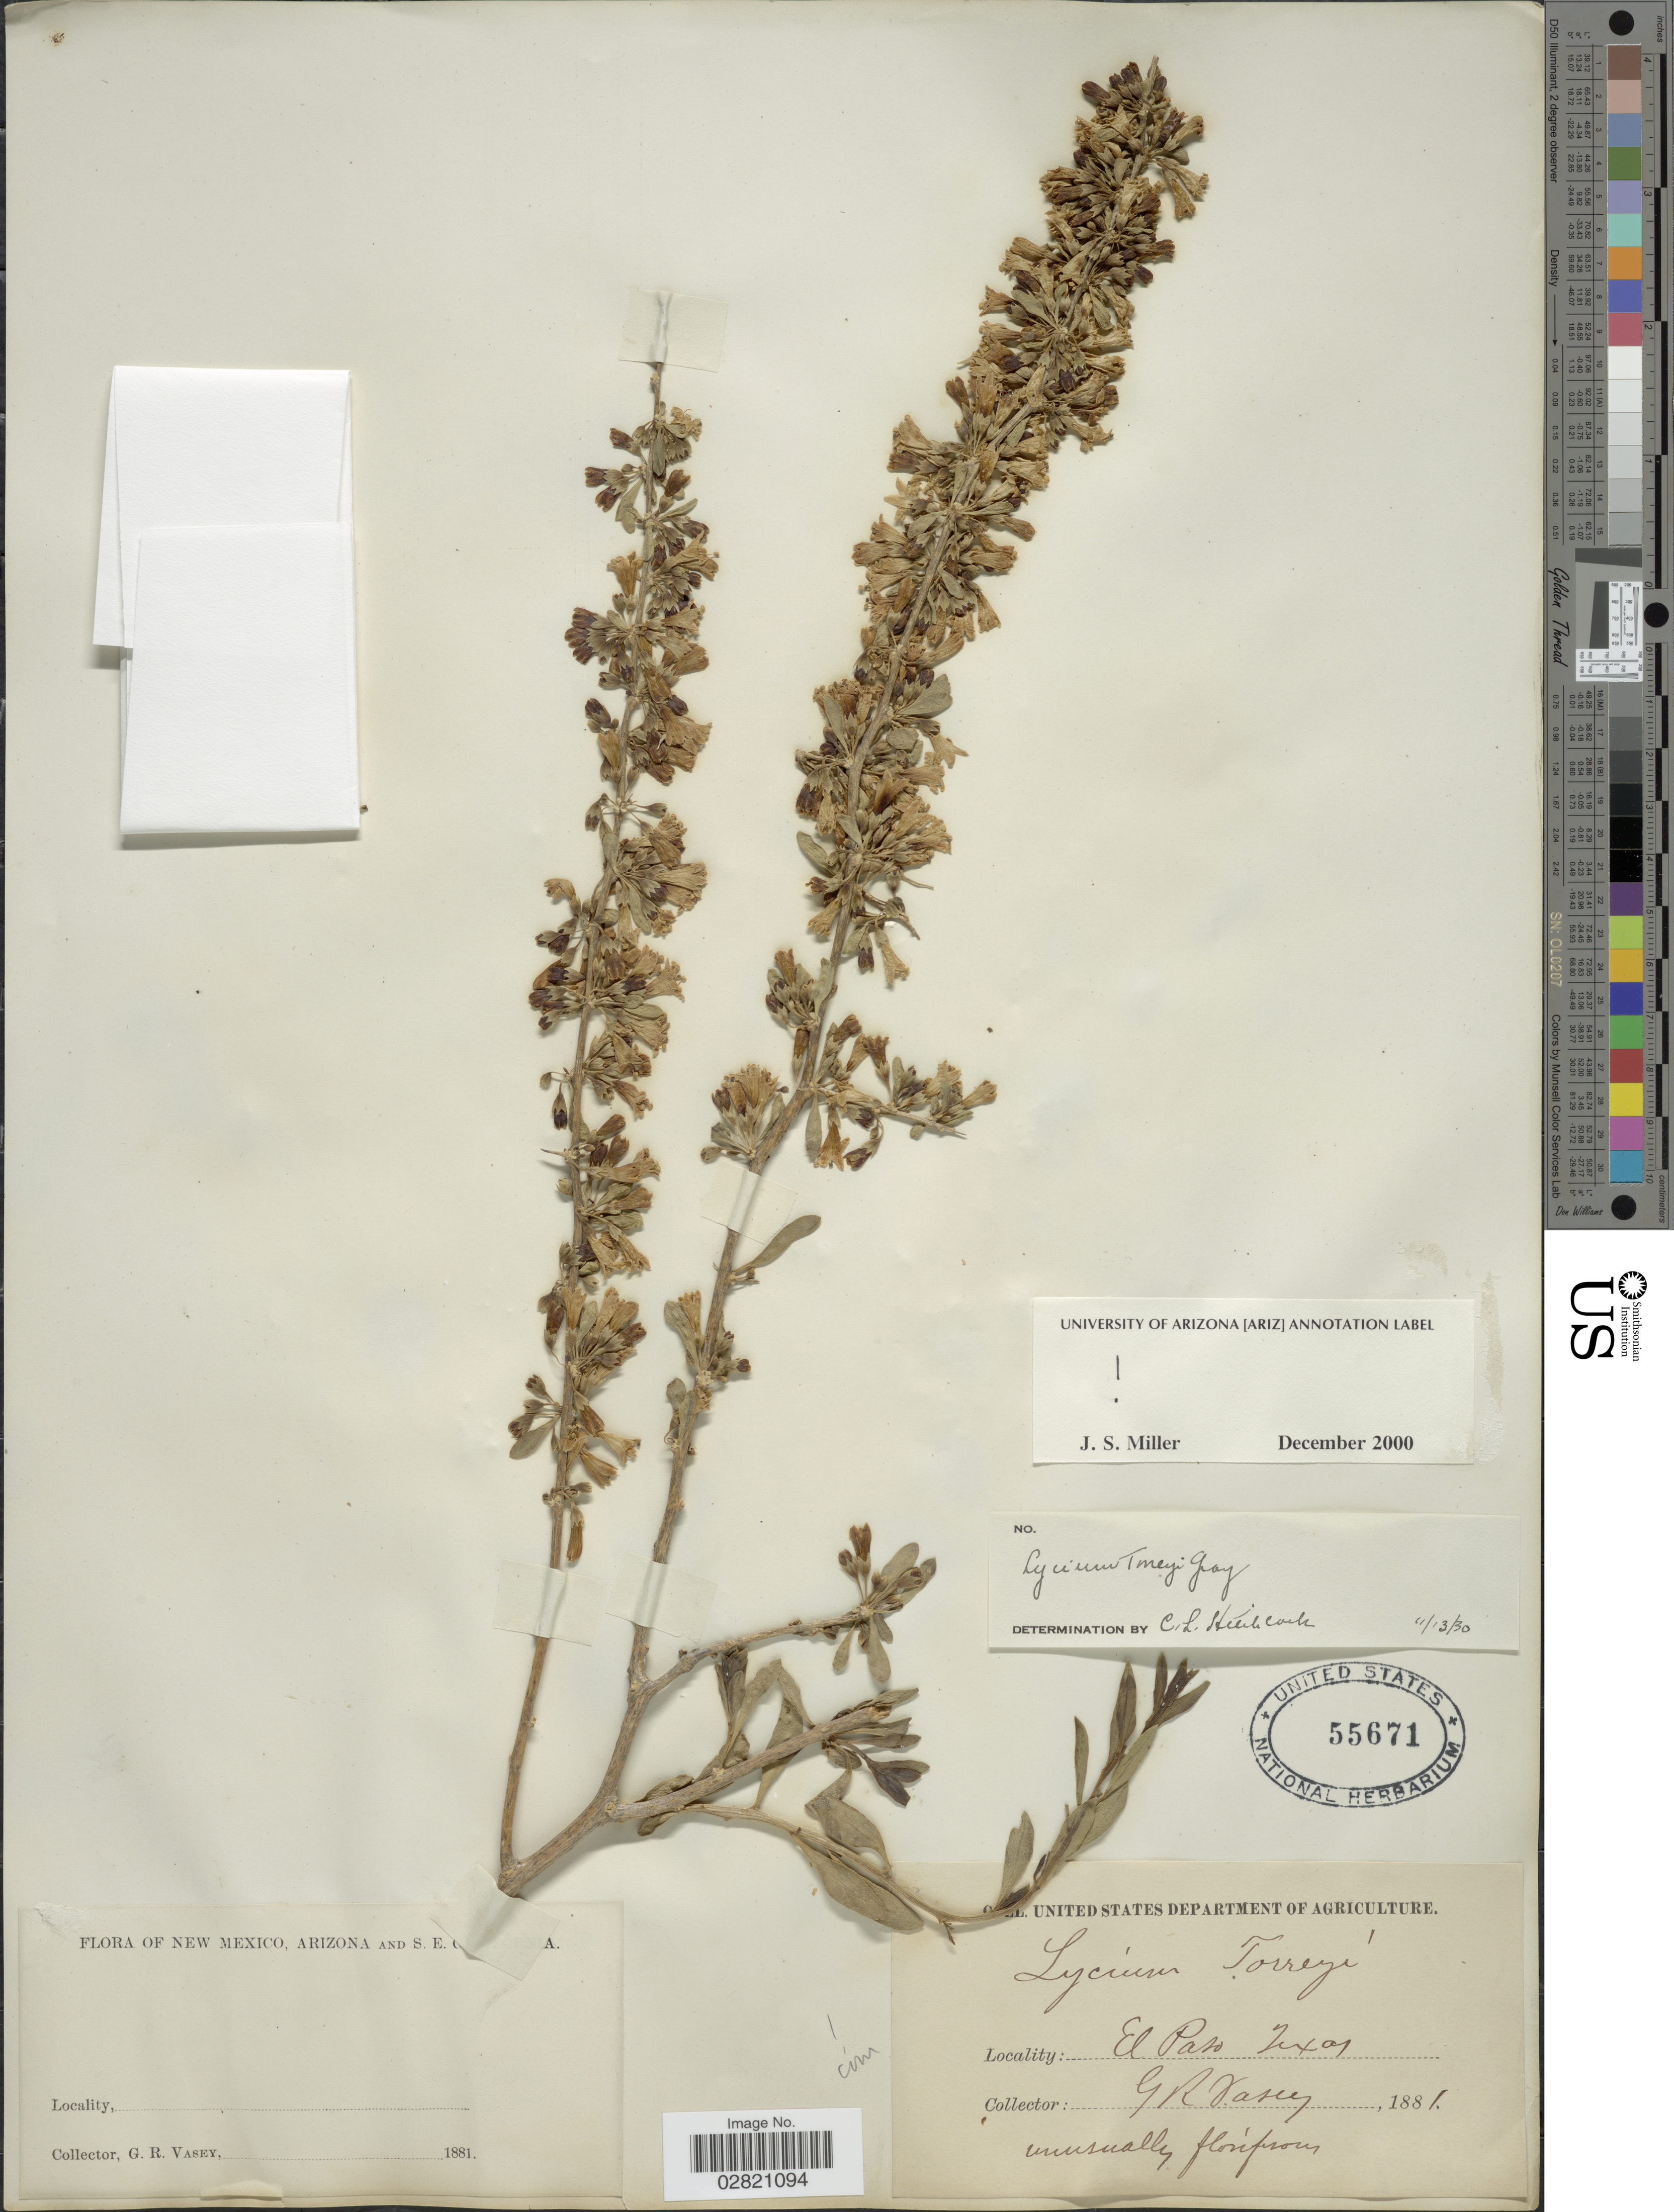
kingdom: Plantae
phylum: Tracheophyta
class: Magnoliopsida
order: Solanales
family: Solanaceae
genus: Lycium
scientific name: Lycium torreyi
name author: A. Gray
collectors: G. R. Vasey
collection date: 1881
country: United States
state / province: Texas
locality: El Paso.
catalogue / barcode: US 55671